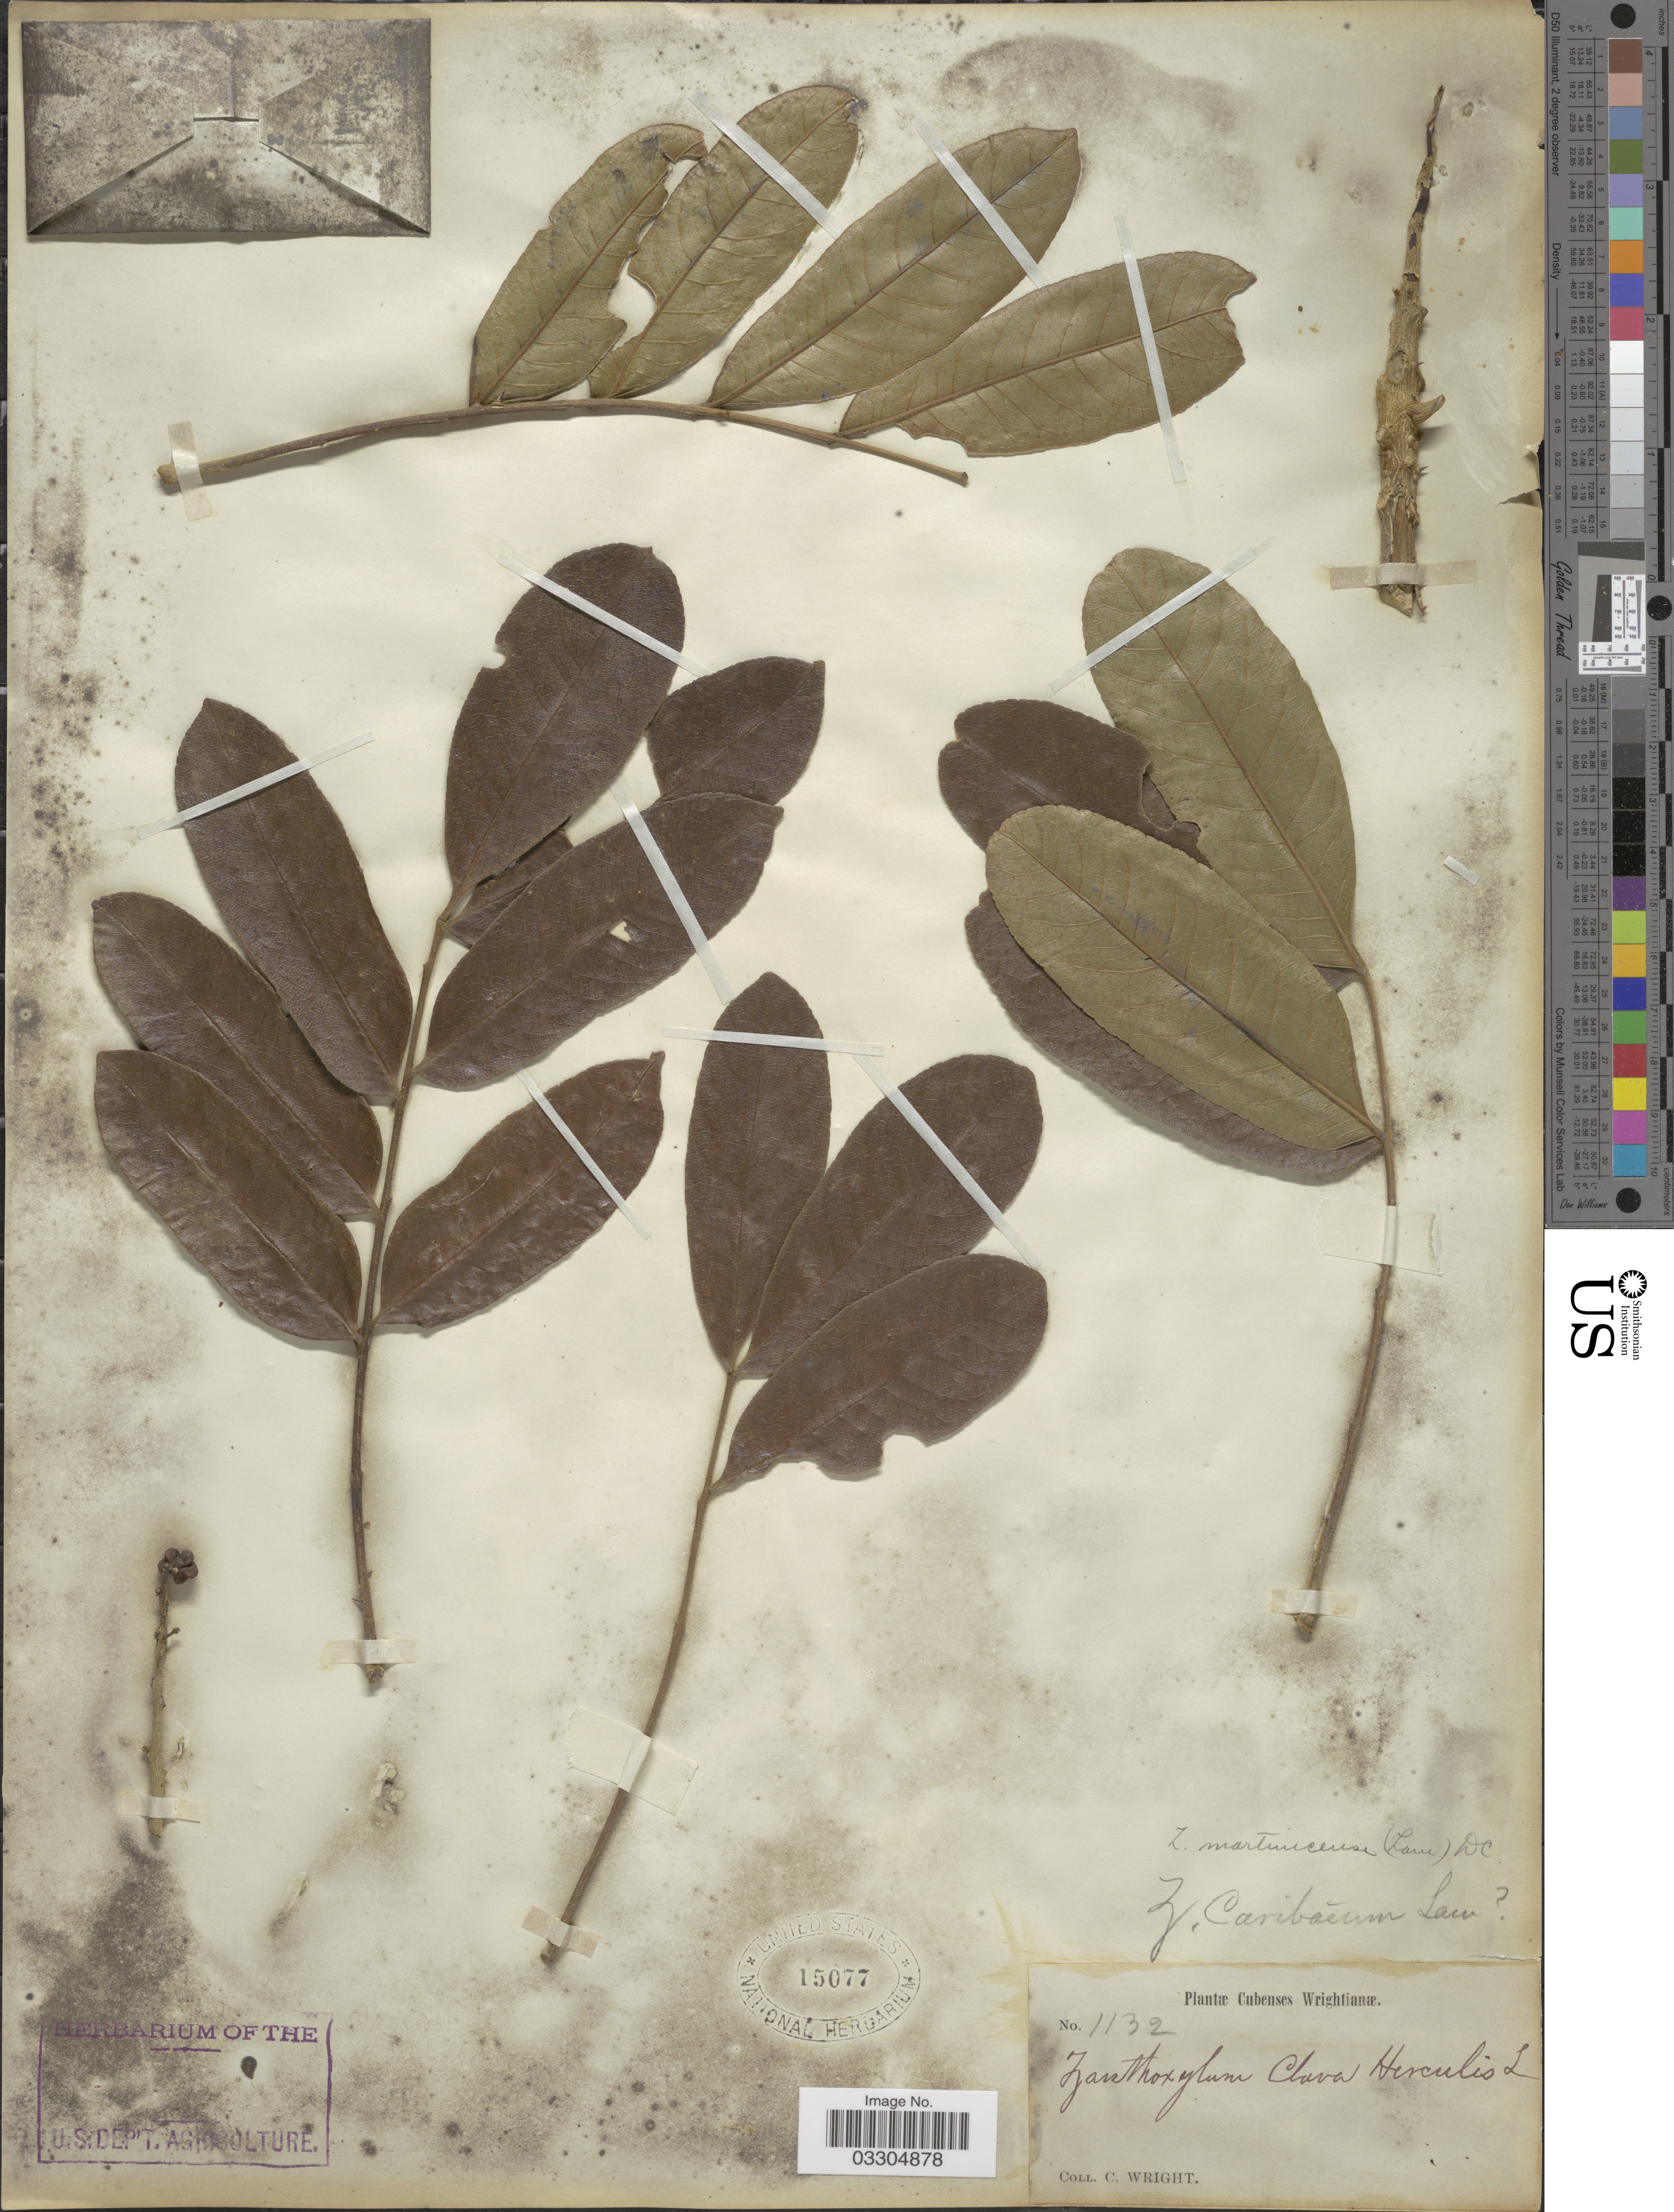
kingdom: Plantae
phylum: Tracheophyta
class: Magnoliopsida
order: Sapindales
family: Rutaceae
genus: Zanthoxylum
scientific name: Zanthoxylum martinicense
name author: (Lam.) DC.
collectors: C. Wright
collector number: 1132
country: Cuba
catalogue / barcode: US 15077